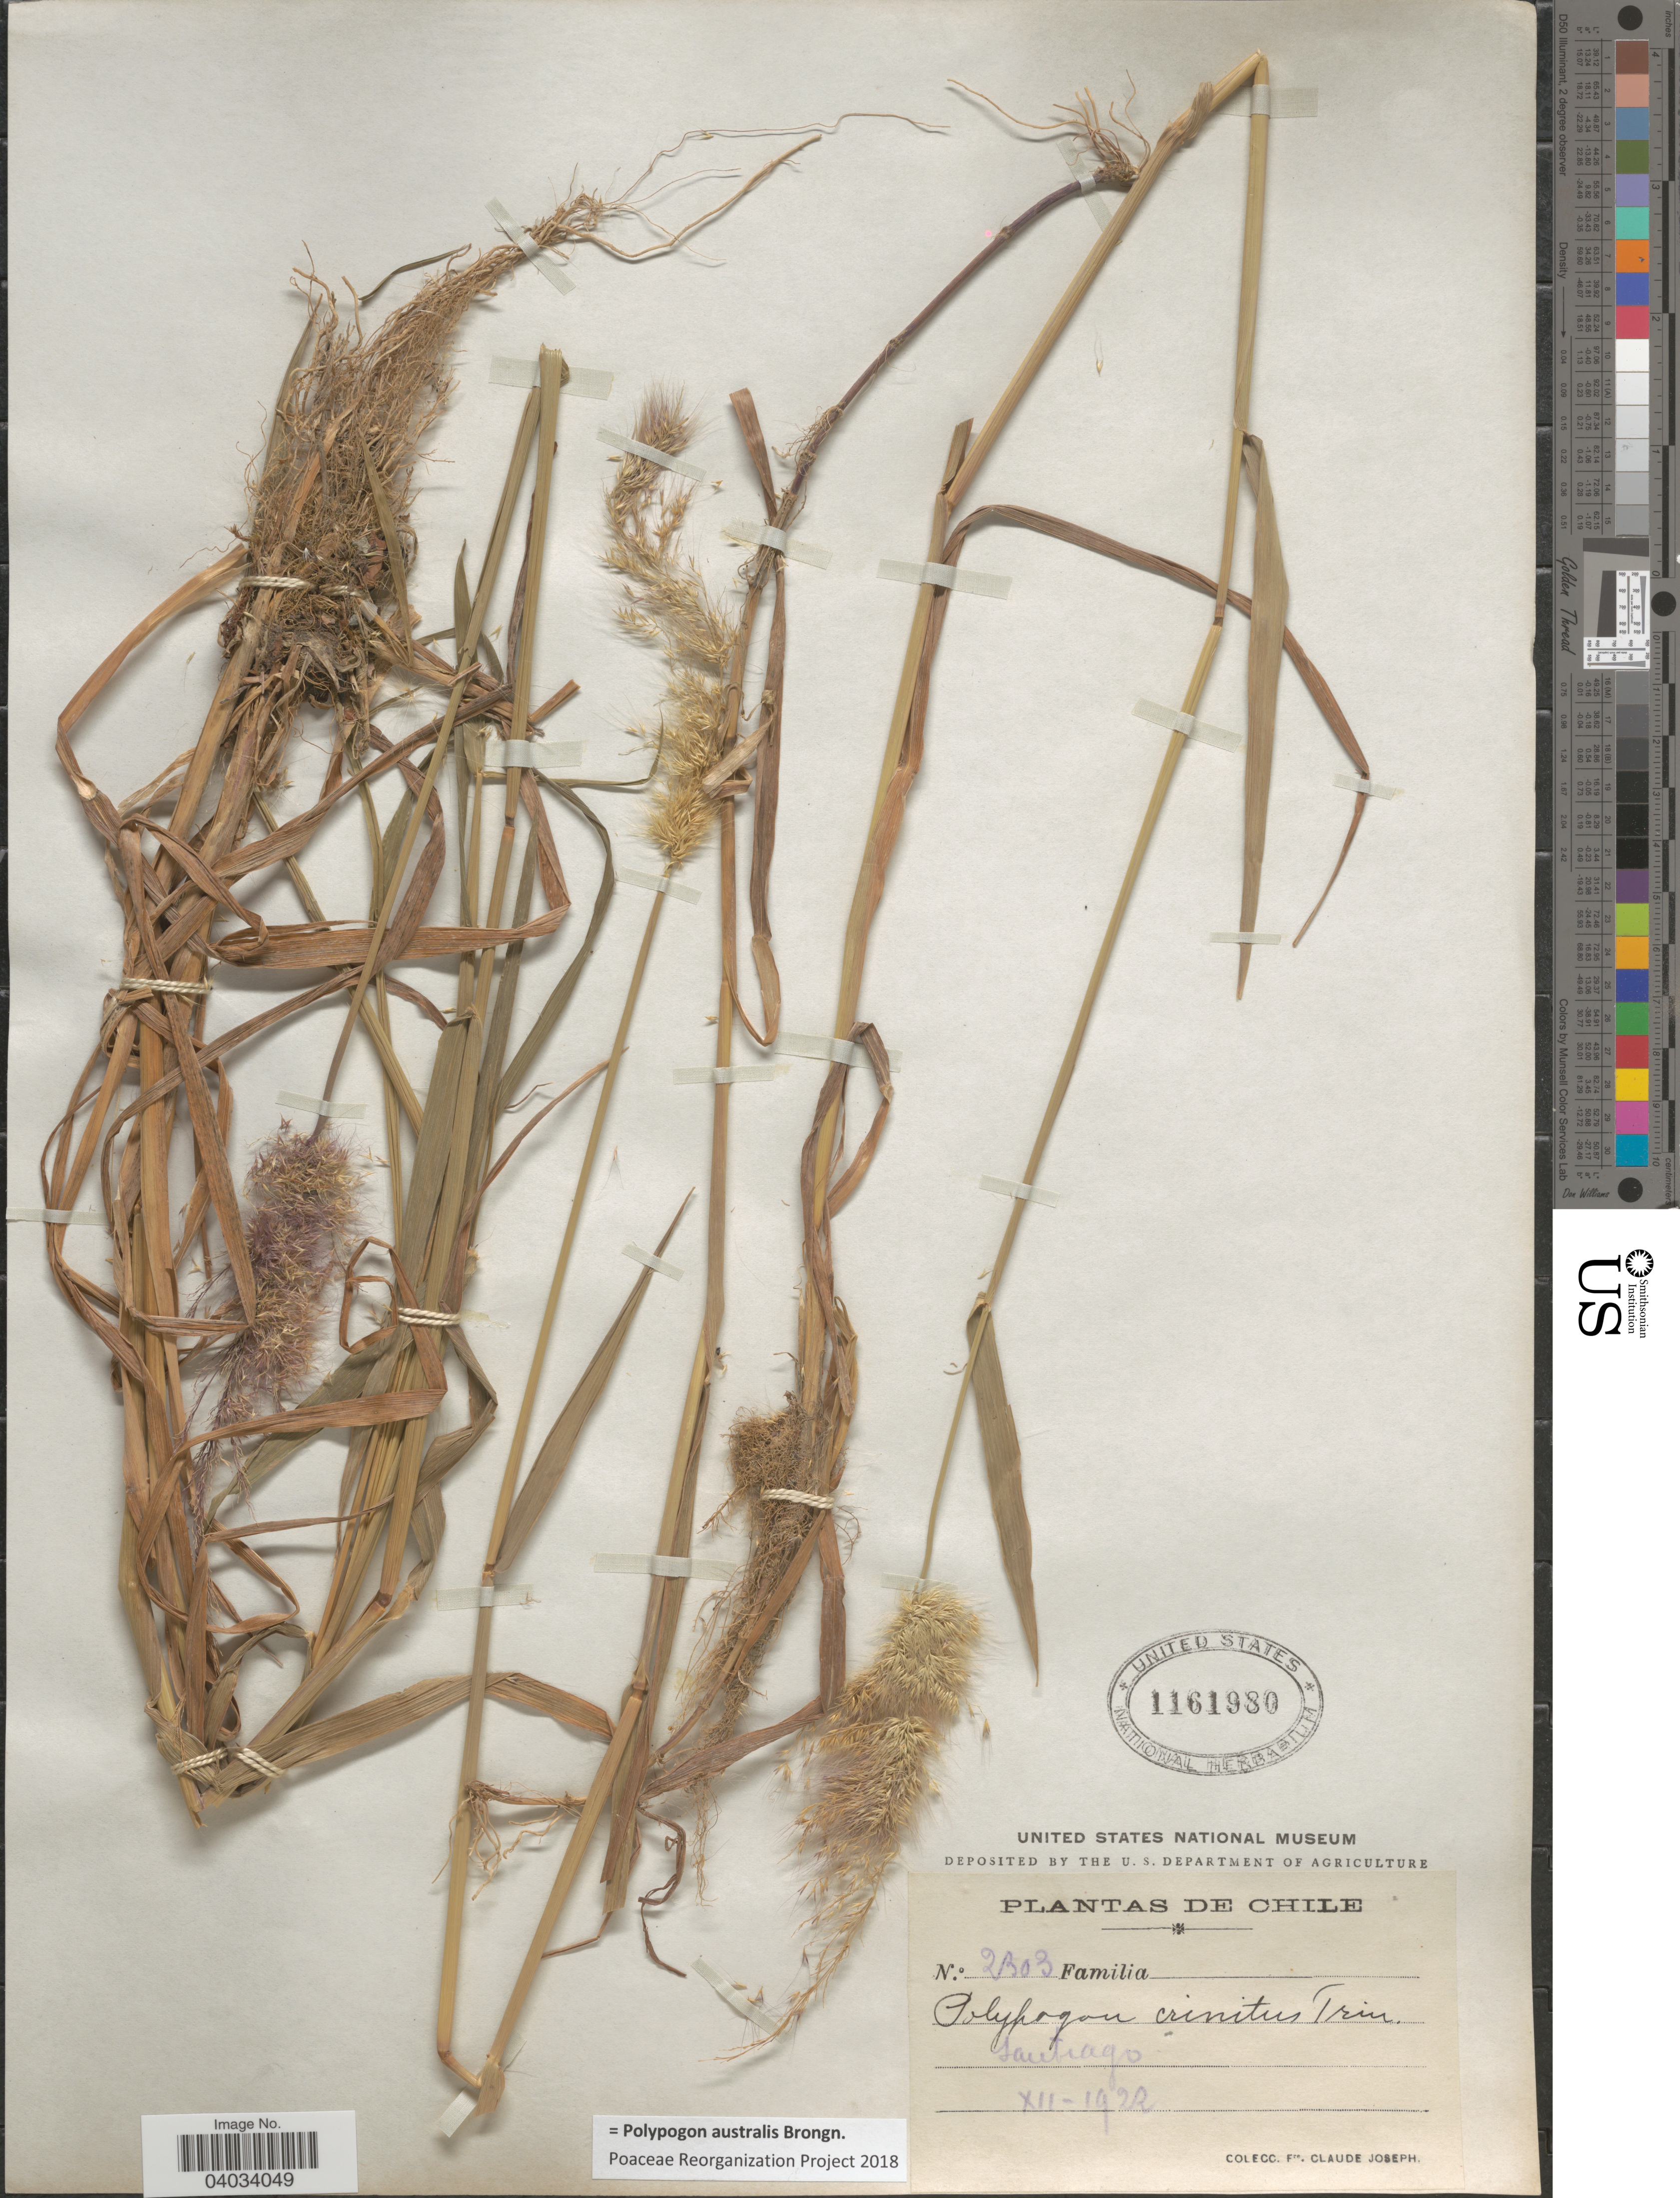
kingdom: Plantae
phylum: Tracheophyta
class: Liliopsida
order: Poales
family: Poaceae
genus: Polypogon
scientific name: Polypogon australis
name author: Brongn.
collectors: Bro. Claude-Joseph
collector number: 2303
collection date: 1922-12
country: Chile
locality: Santiago.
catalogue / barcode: US 1161980